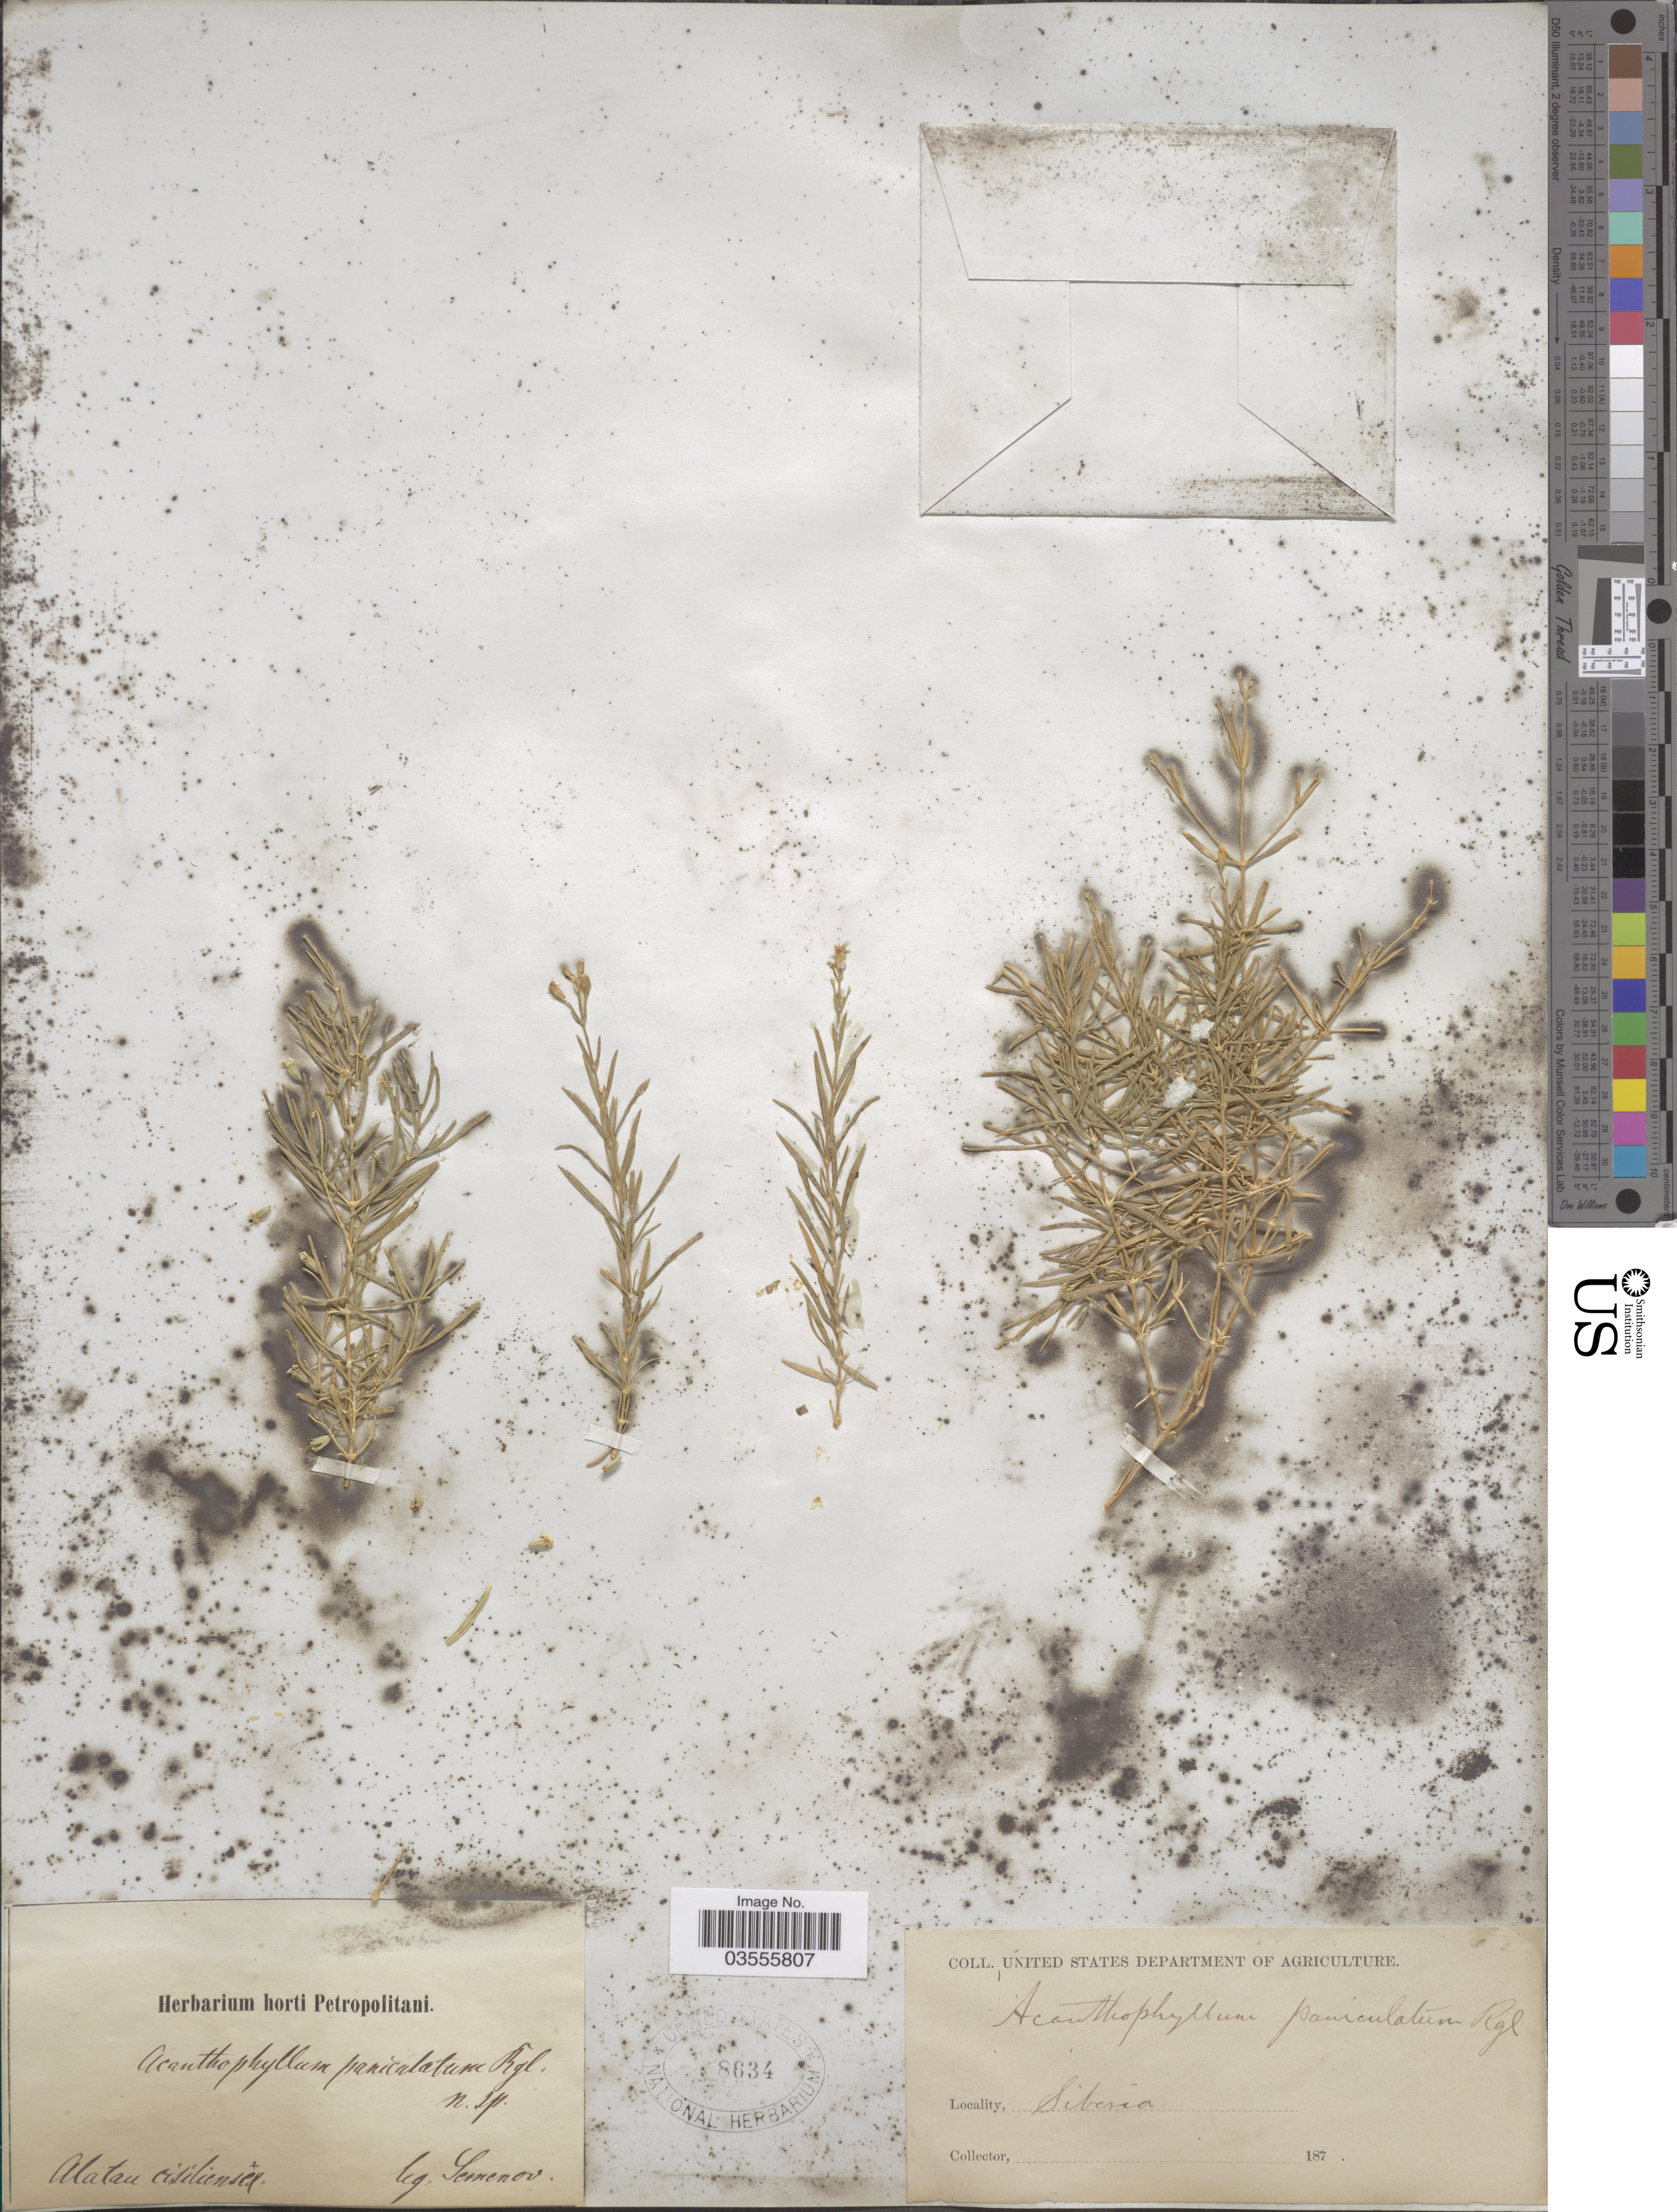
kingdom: Plantae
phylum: Tracheophyta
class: Magnoliopsida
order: Caryophyllales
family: Caryophyllaceae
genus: Acanthophyllum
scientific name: Acanthophyllum paniculatum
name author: Regel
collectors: -- Semenov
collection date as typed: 187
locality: Alatan cisiliensex [interpreted]. Siberia.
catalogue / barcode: US 8634